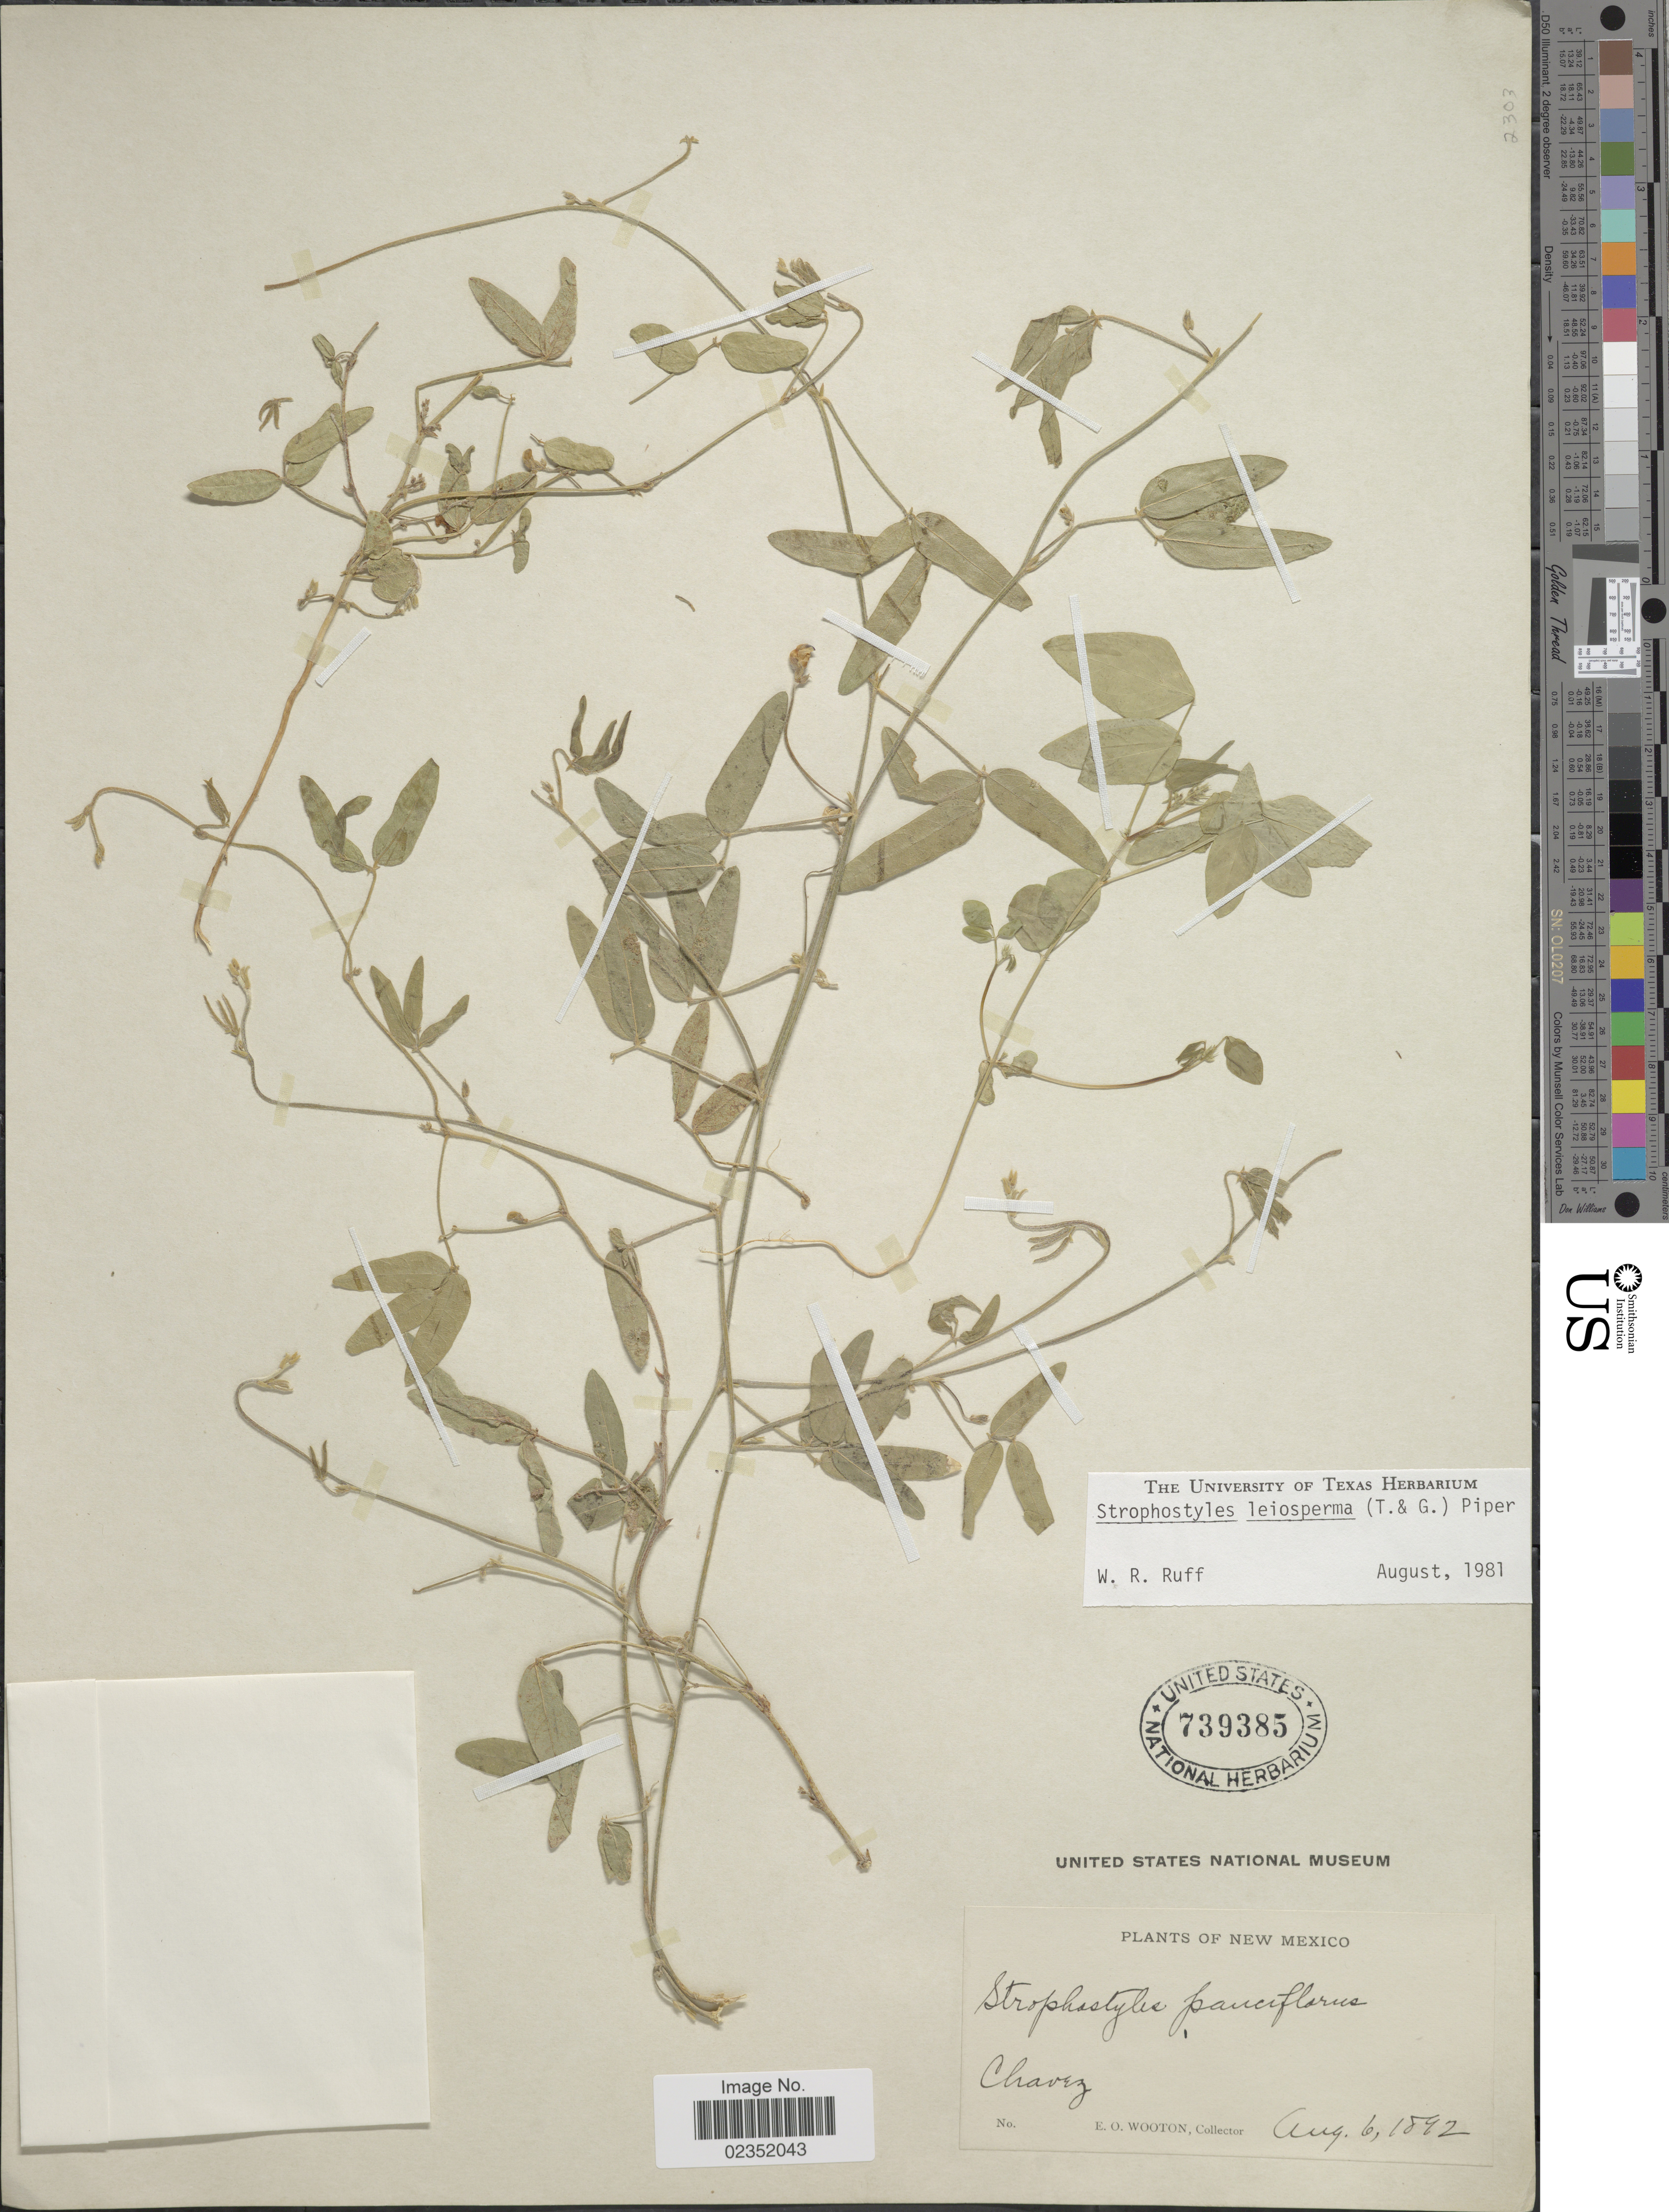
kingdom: Plantae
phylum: Tracheophyta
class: Magnoliopsida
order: Fabales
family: Fabaceae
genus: Strophostyles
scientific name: Strophostyles leiosperma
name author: (Torr. & A. Gray) Piper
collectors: E. O. Wooton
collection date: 1892-08-06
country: United States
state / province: New Mexico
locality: Chavez.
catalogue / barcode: US 739385